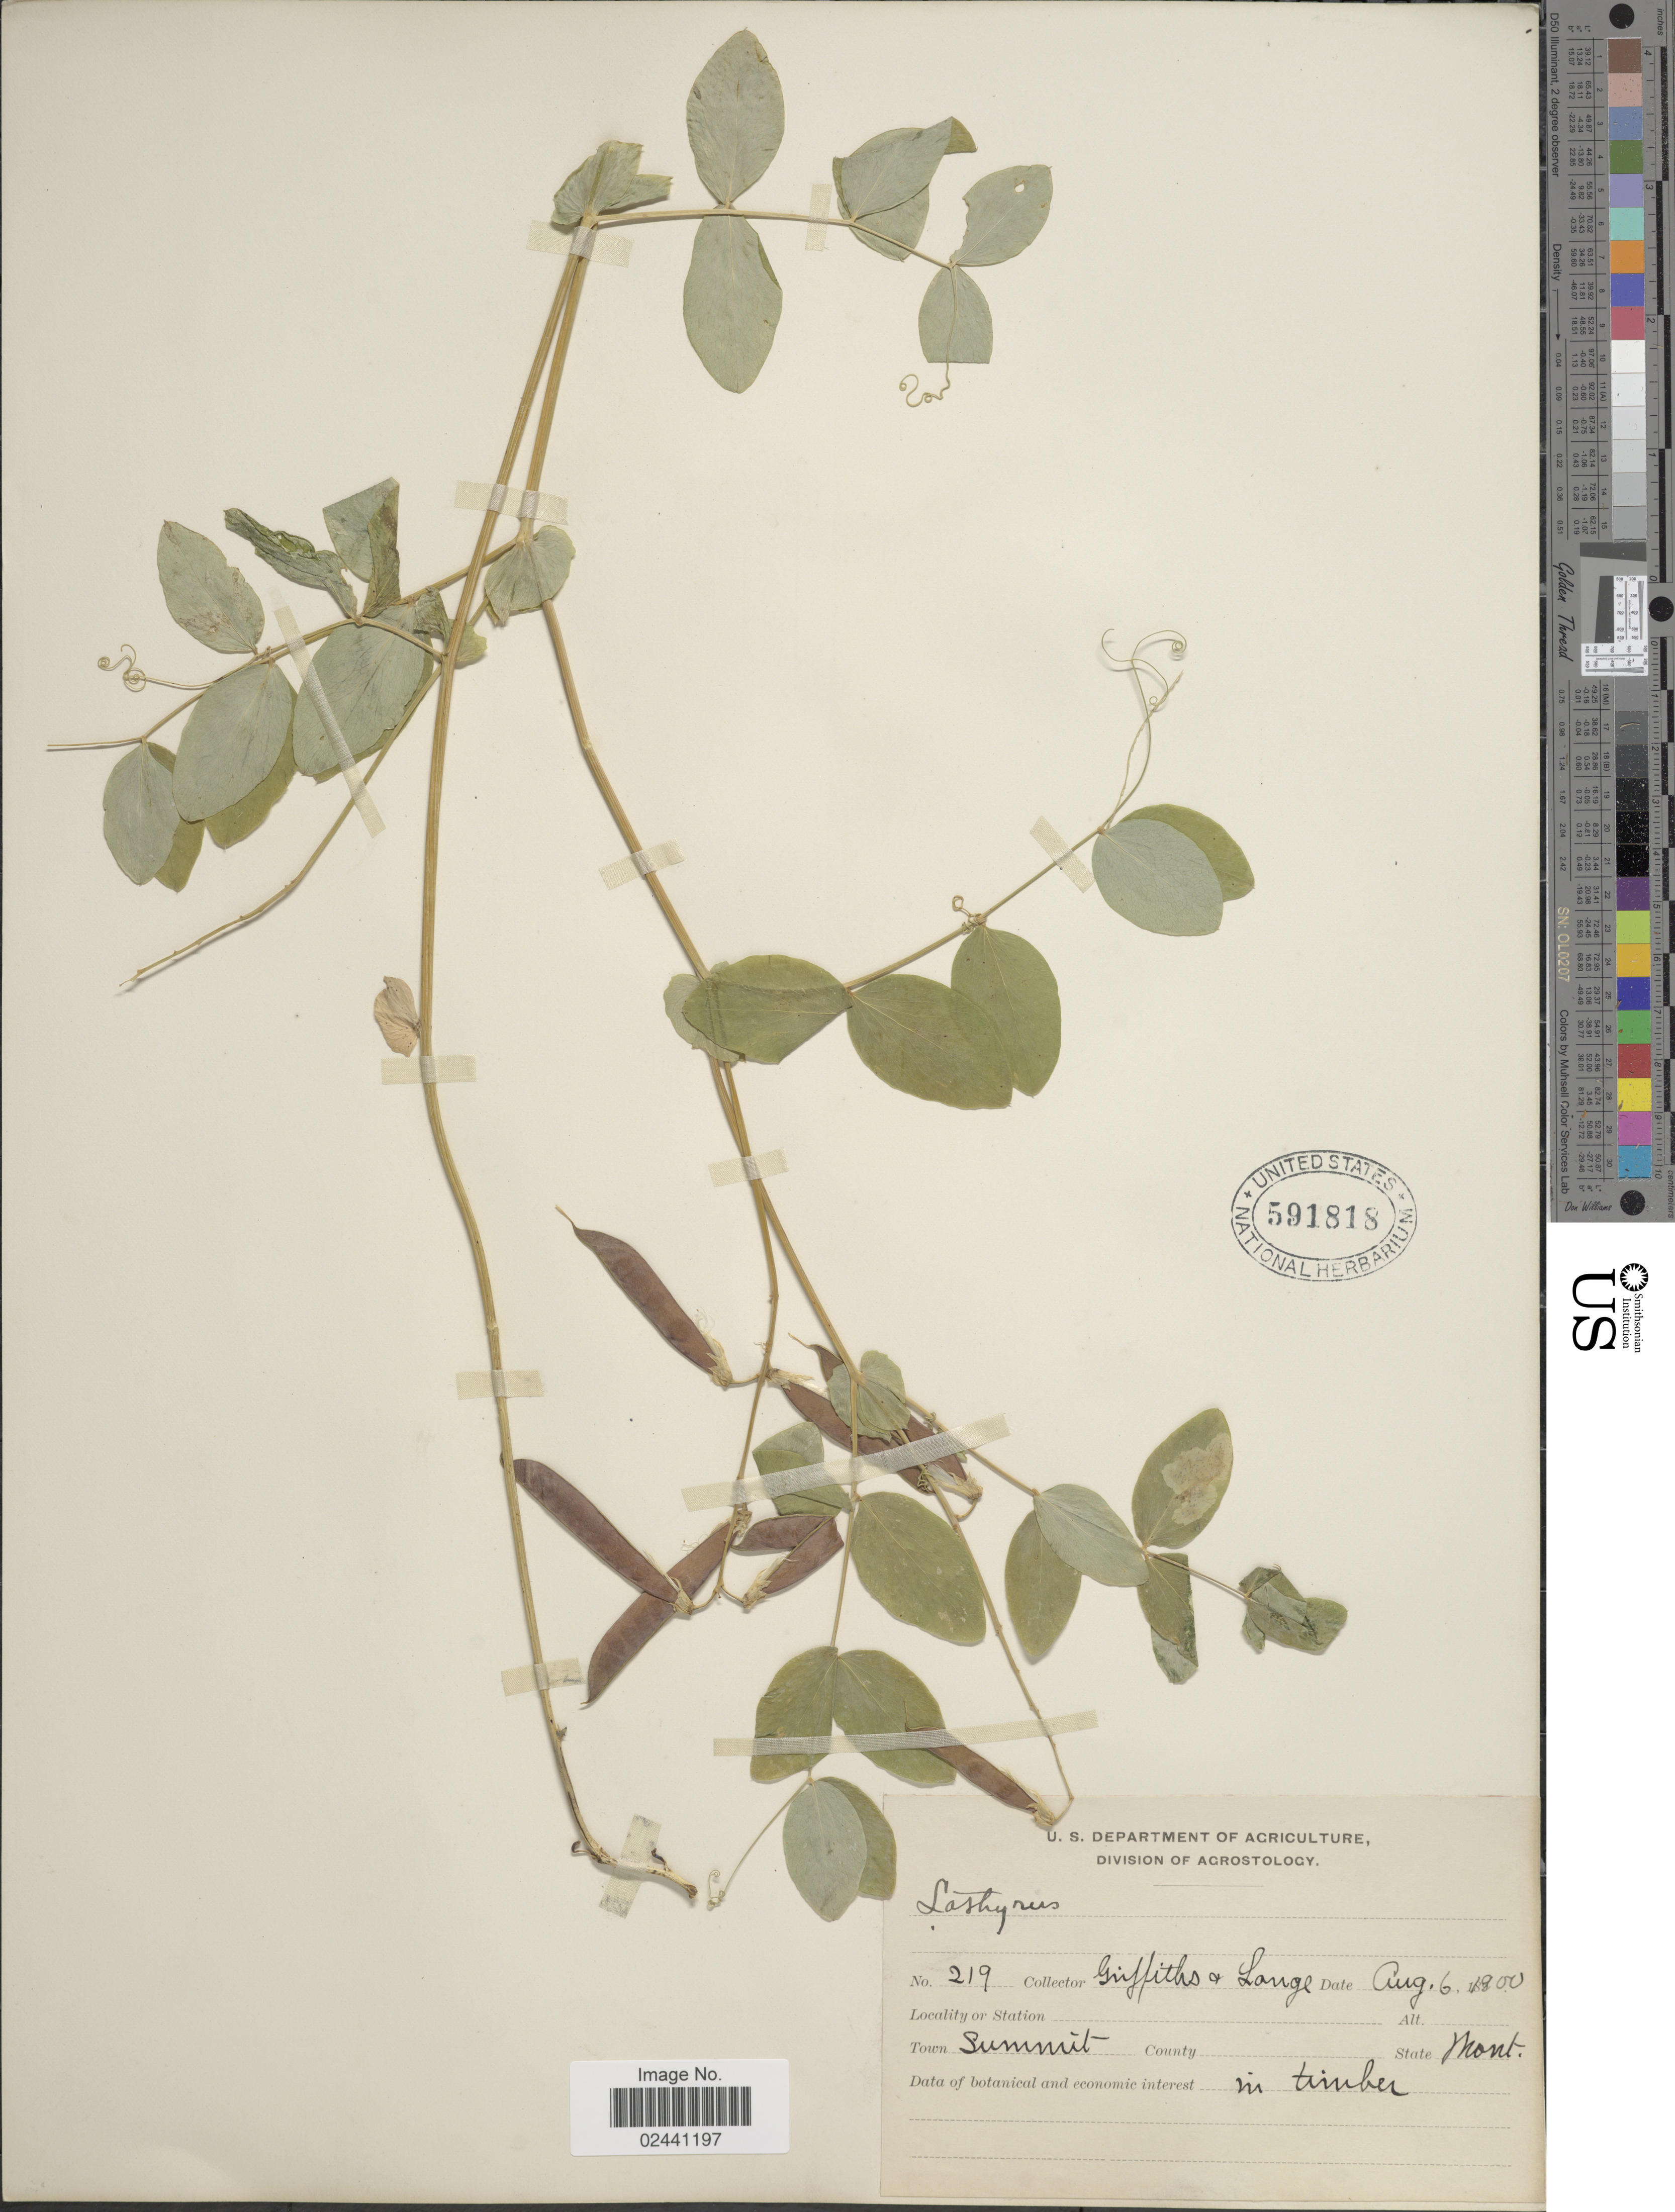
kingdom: Plantae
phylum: Tracheophyta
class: Magnoliopsida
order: Fabales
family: Fabaceae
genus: Lathyrus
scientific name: Lathyrus ochroleucus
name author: Hook.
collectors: -- Griffiths & -- Lange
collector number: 219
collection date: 1900-08-06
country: United States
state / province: Montana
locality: Summit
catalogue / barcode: US 591818